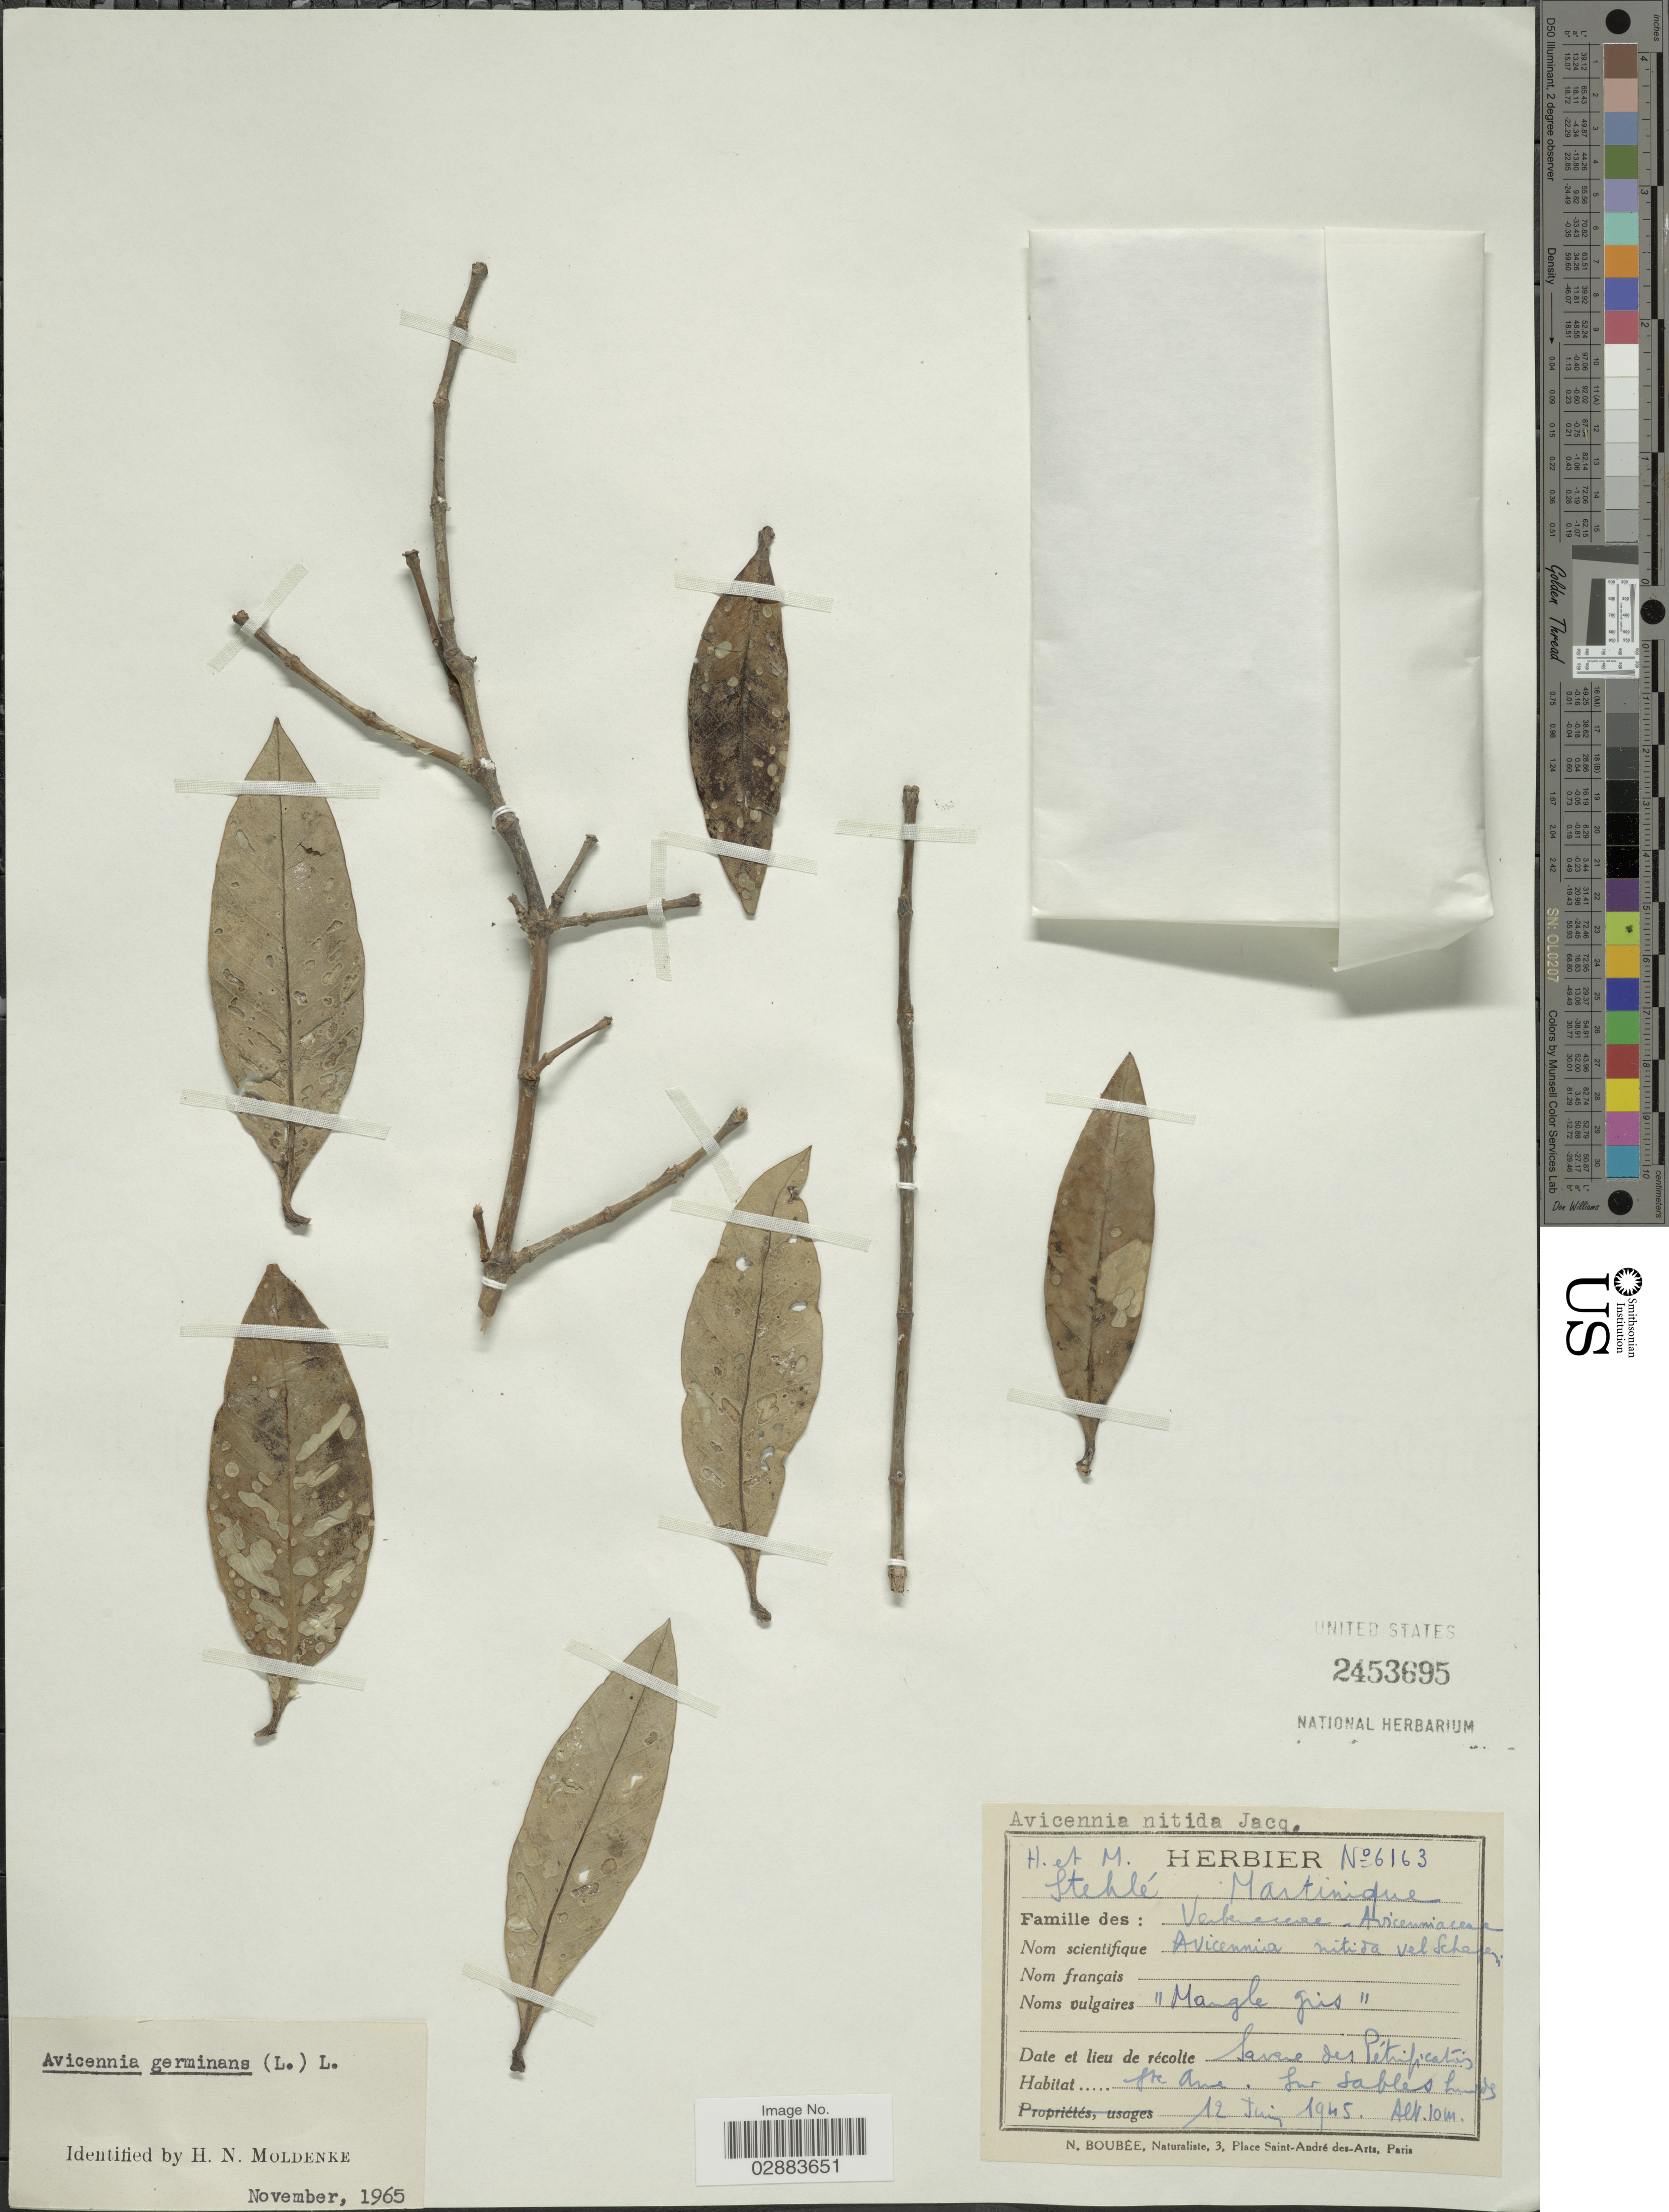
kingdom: Plantae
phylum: Tracheophyta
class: Magnoliopsida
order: Lamiales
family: Acanthaceae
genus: Avicennia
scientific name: Avicennia germinans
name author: (L.) L.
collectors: H. Stehlé & M. Stehlé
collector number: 6163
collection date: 1945-06-12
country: Martinique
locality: Savane des Pétrifications.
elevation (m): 10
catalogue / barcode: US 2453695